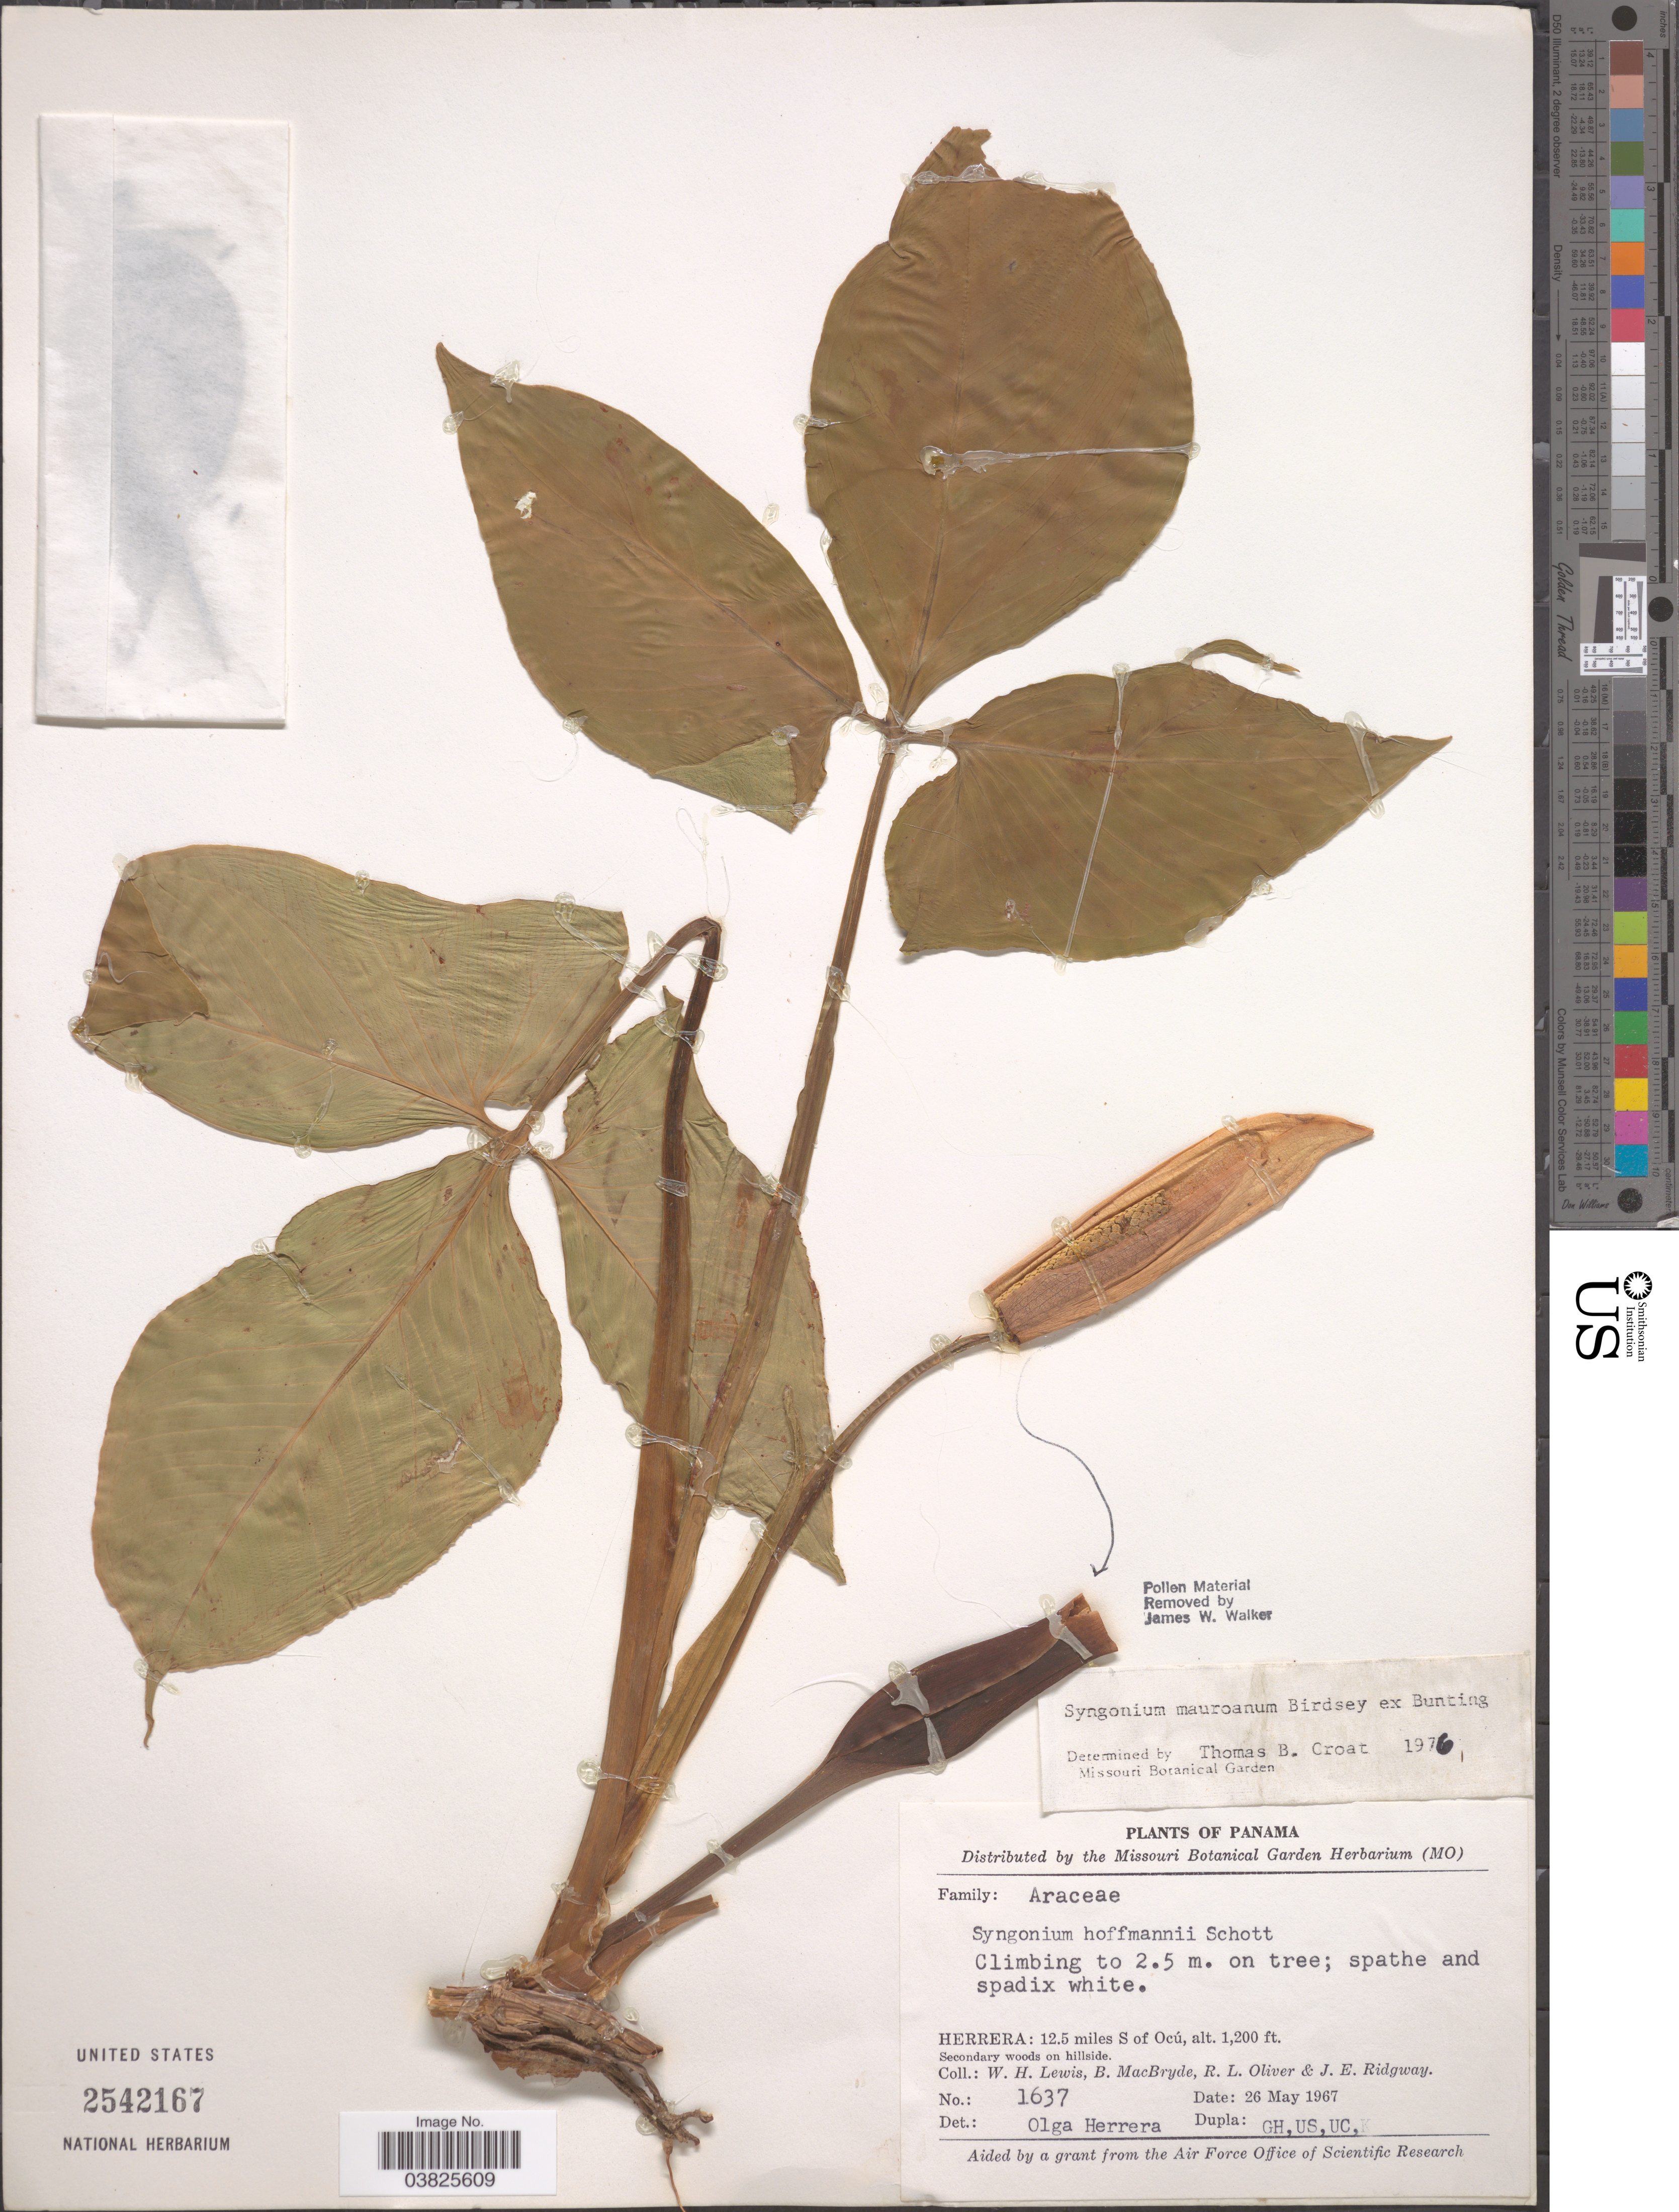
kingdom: Plantae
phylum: Tracheophyta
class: Liliopsida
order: Alismatales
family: Araceae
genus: Syngonium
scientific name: Syngonium mauroanum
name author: Birdsey ex G.S. Bunting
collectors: W. H. Lewis, B. MacBryde, R. Oliver & J. Ridgway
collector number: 1637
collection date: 1967-05-26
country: Panama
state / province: Herrera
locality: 12.5 miles S of Ocú. On hillside.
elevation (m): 366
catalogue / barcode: US 2542167